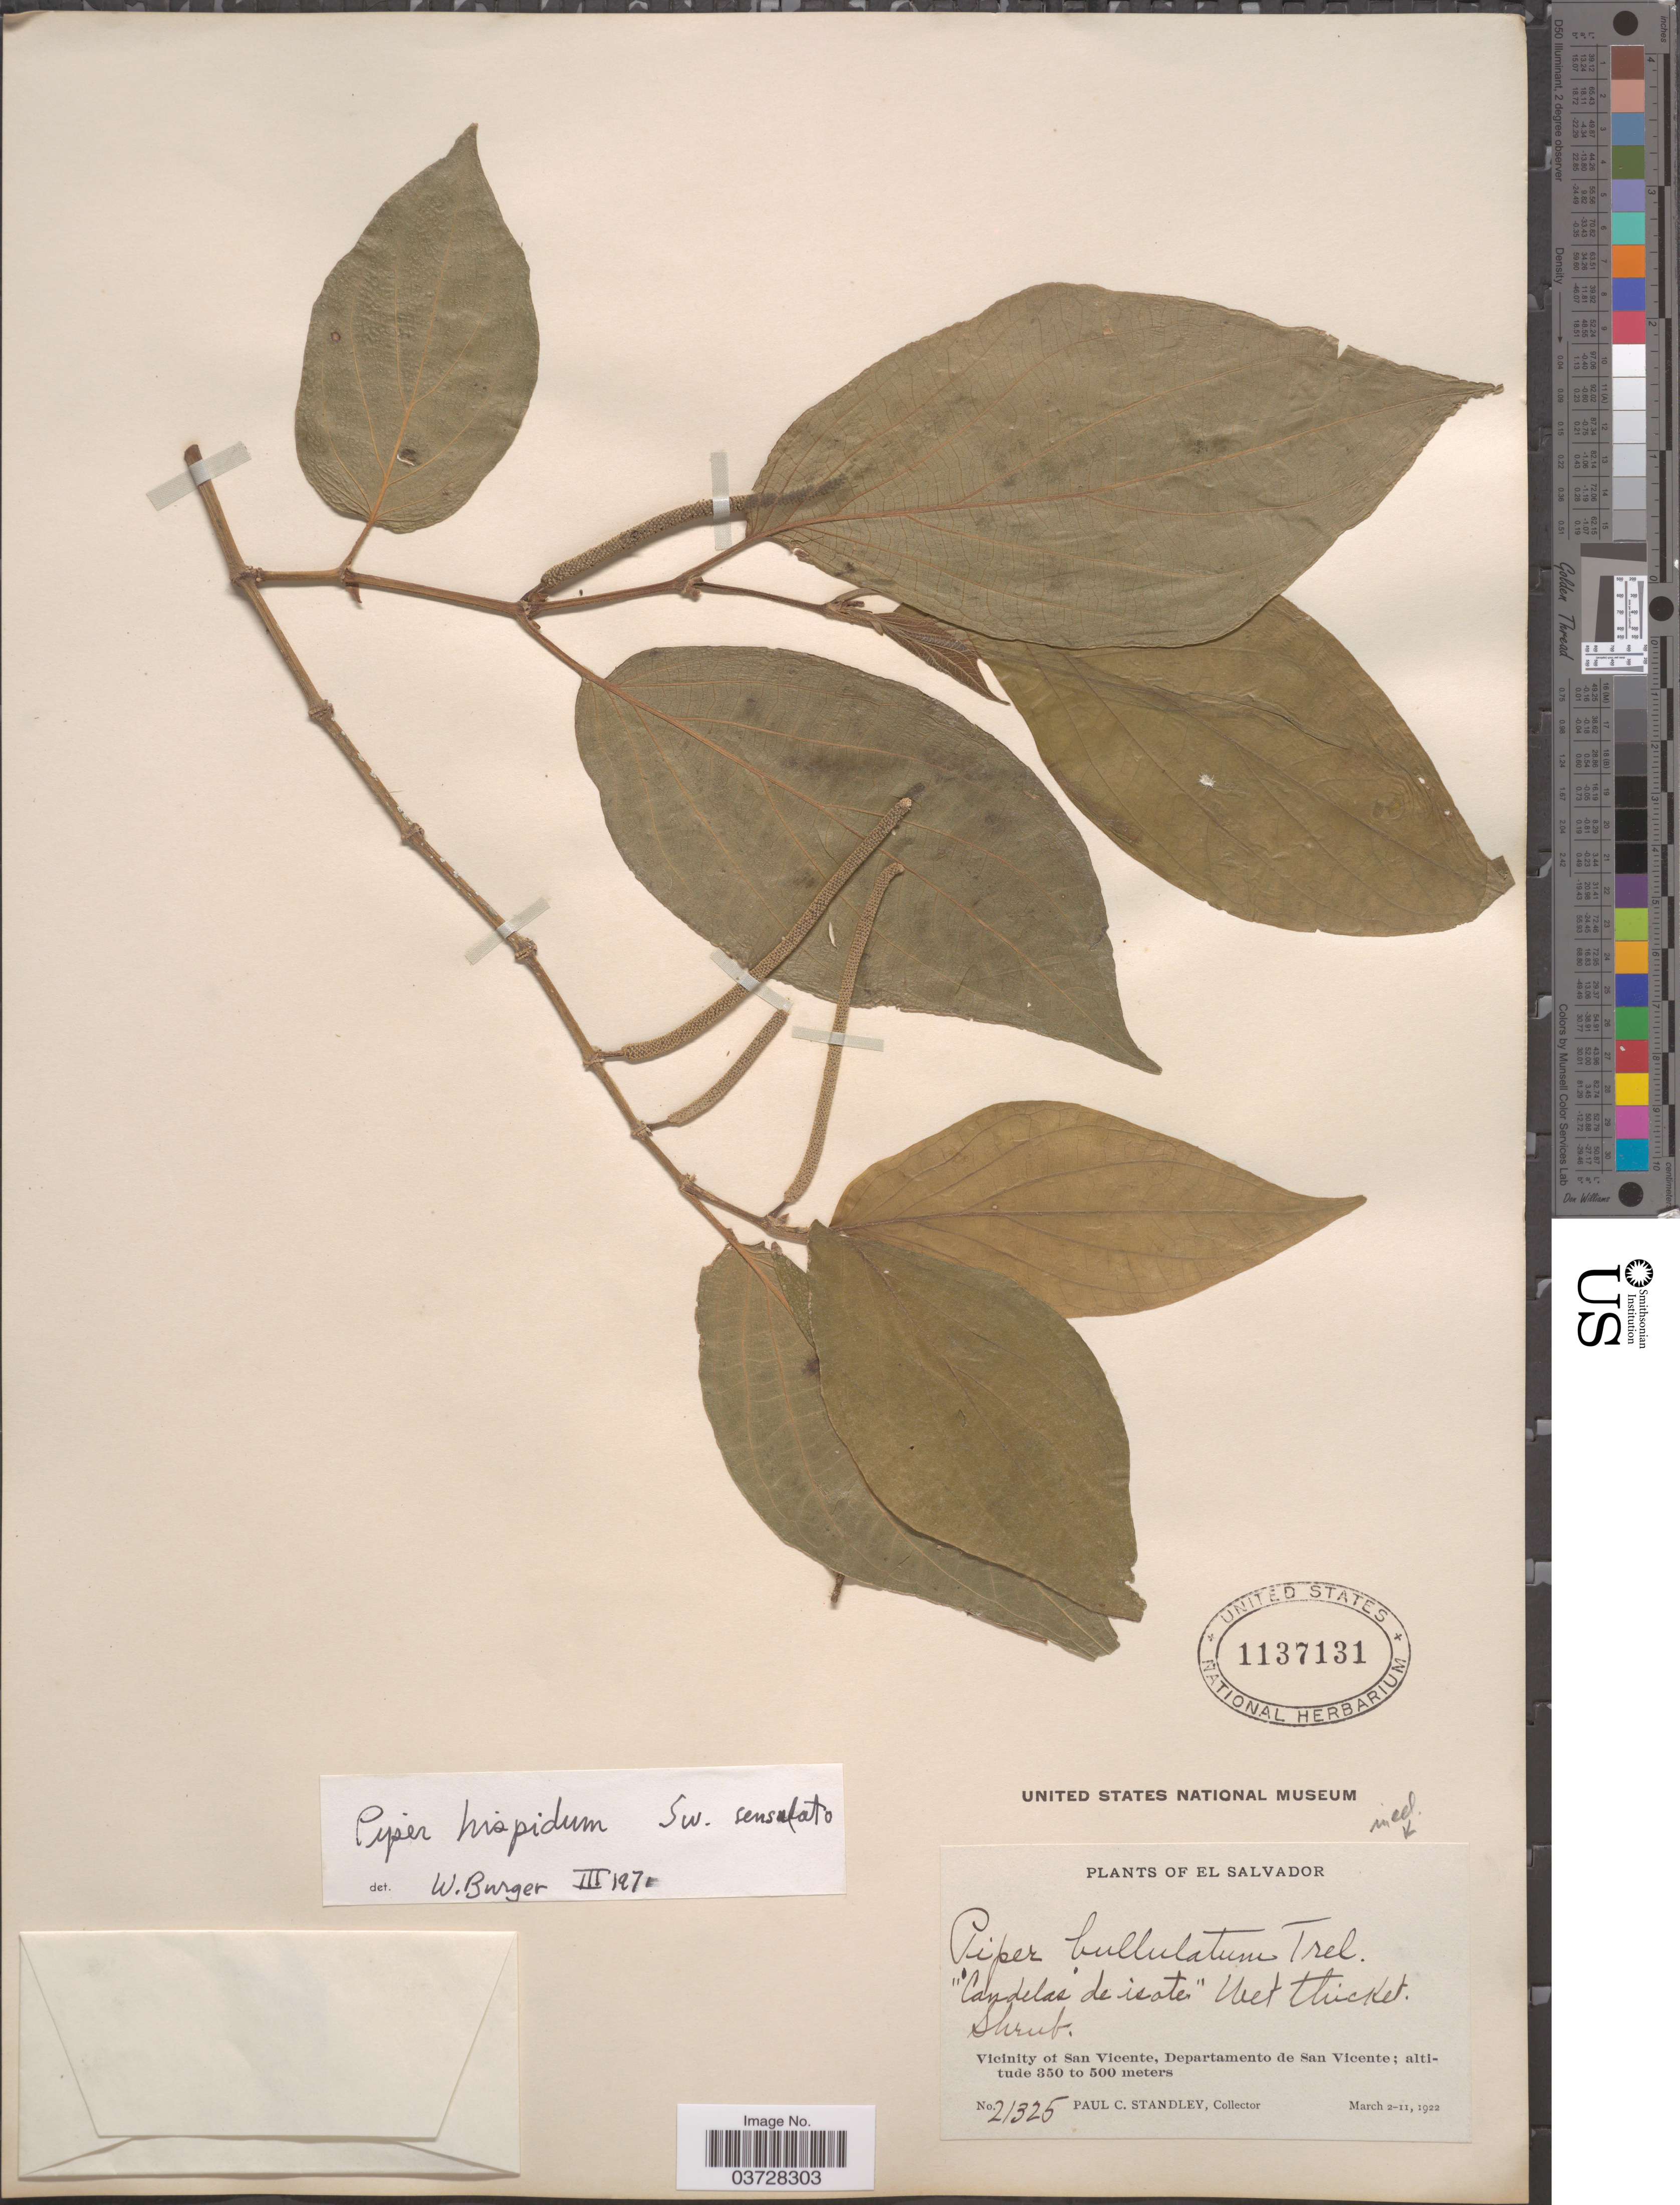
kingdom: Plantae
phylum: Tracheophyta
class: Magnoliopsida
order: Piperales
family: Piperaceae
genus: Piper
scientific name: Piper hispidum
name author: Sw.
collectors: P. C. Standley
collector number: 21325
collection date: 1922-03-02/1922-03-11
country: El Salvador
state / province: San Vincente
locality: Vicinity of San Vicente, Departamento de San Vicente.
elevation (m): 350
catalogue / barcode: US 1137131